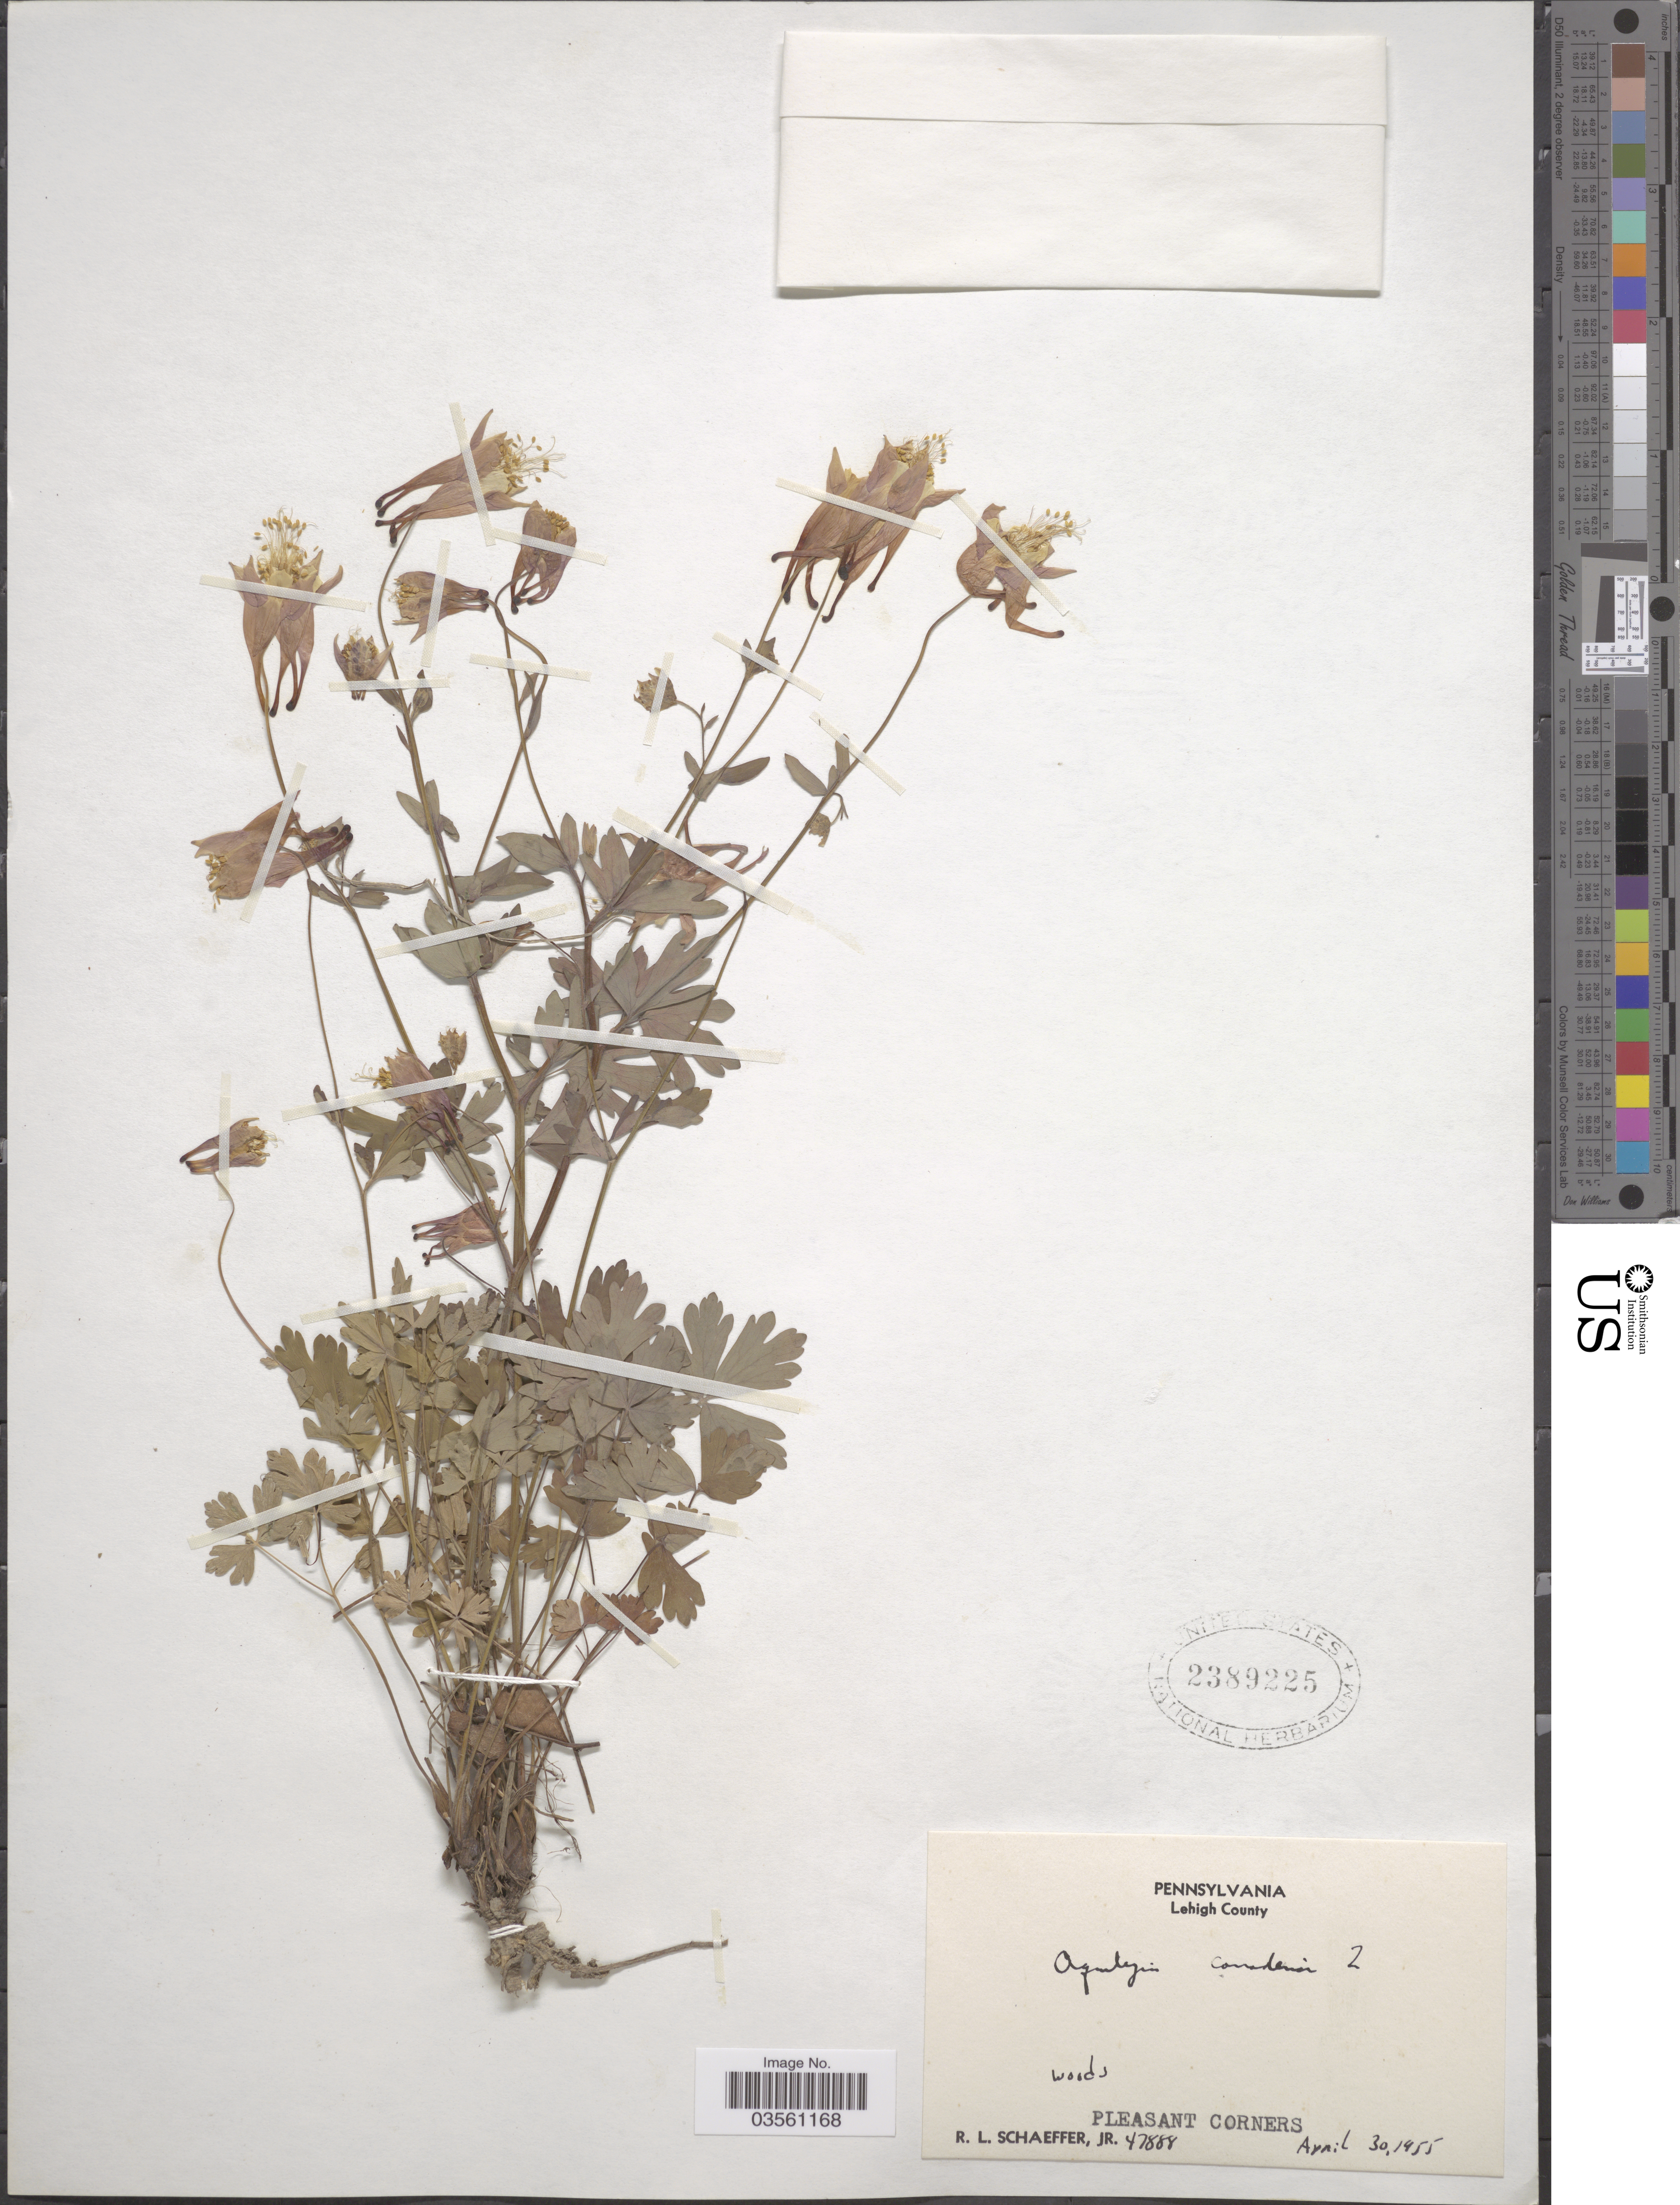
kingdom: Plantae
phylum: Tracheophyta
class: Magnoliopsida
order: Ranunculales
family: Ranunculaceae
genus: Aquilegia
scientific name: Aquilegia canadensis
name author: L.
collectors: R. L. Schaeffer Jr.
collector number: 47888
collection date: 1955-04-30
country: United States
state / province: Pennsylvania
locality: Lehigh County. Pleasant Corners.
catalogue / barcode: US 2389225